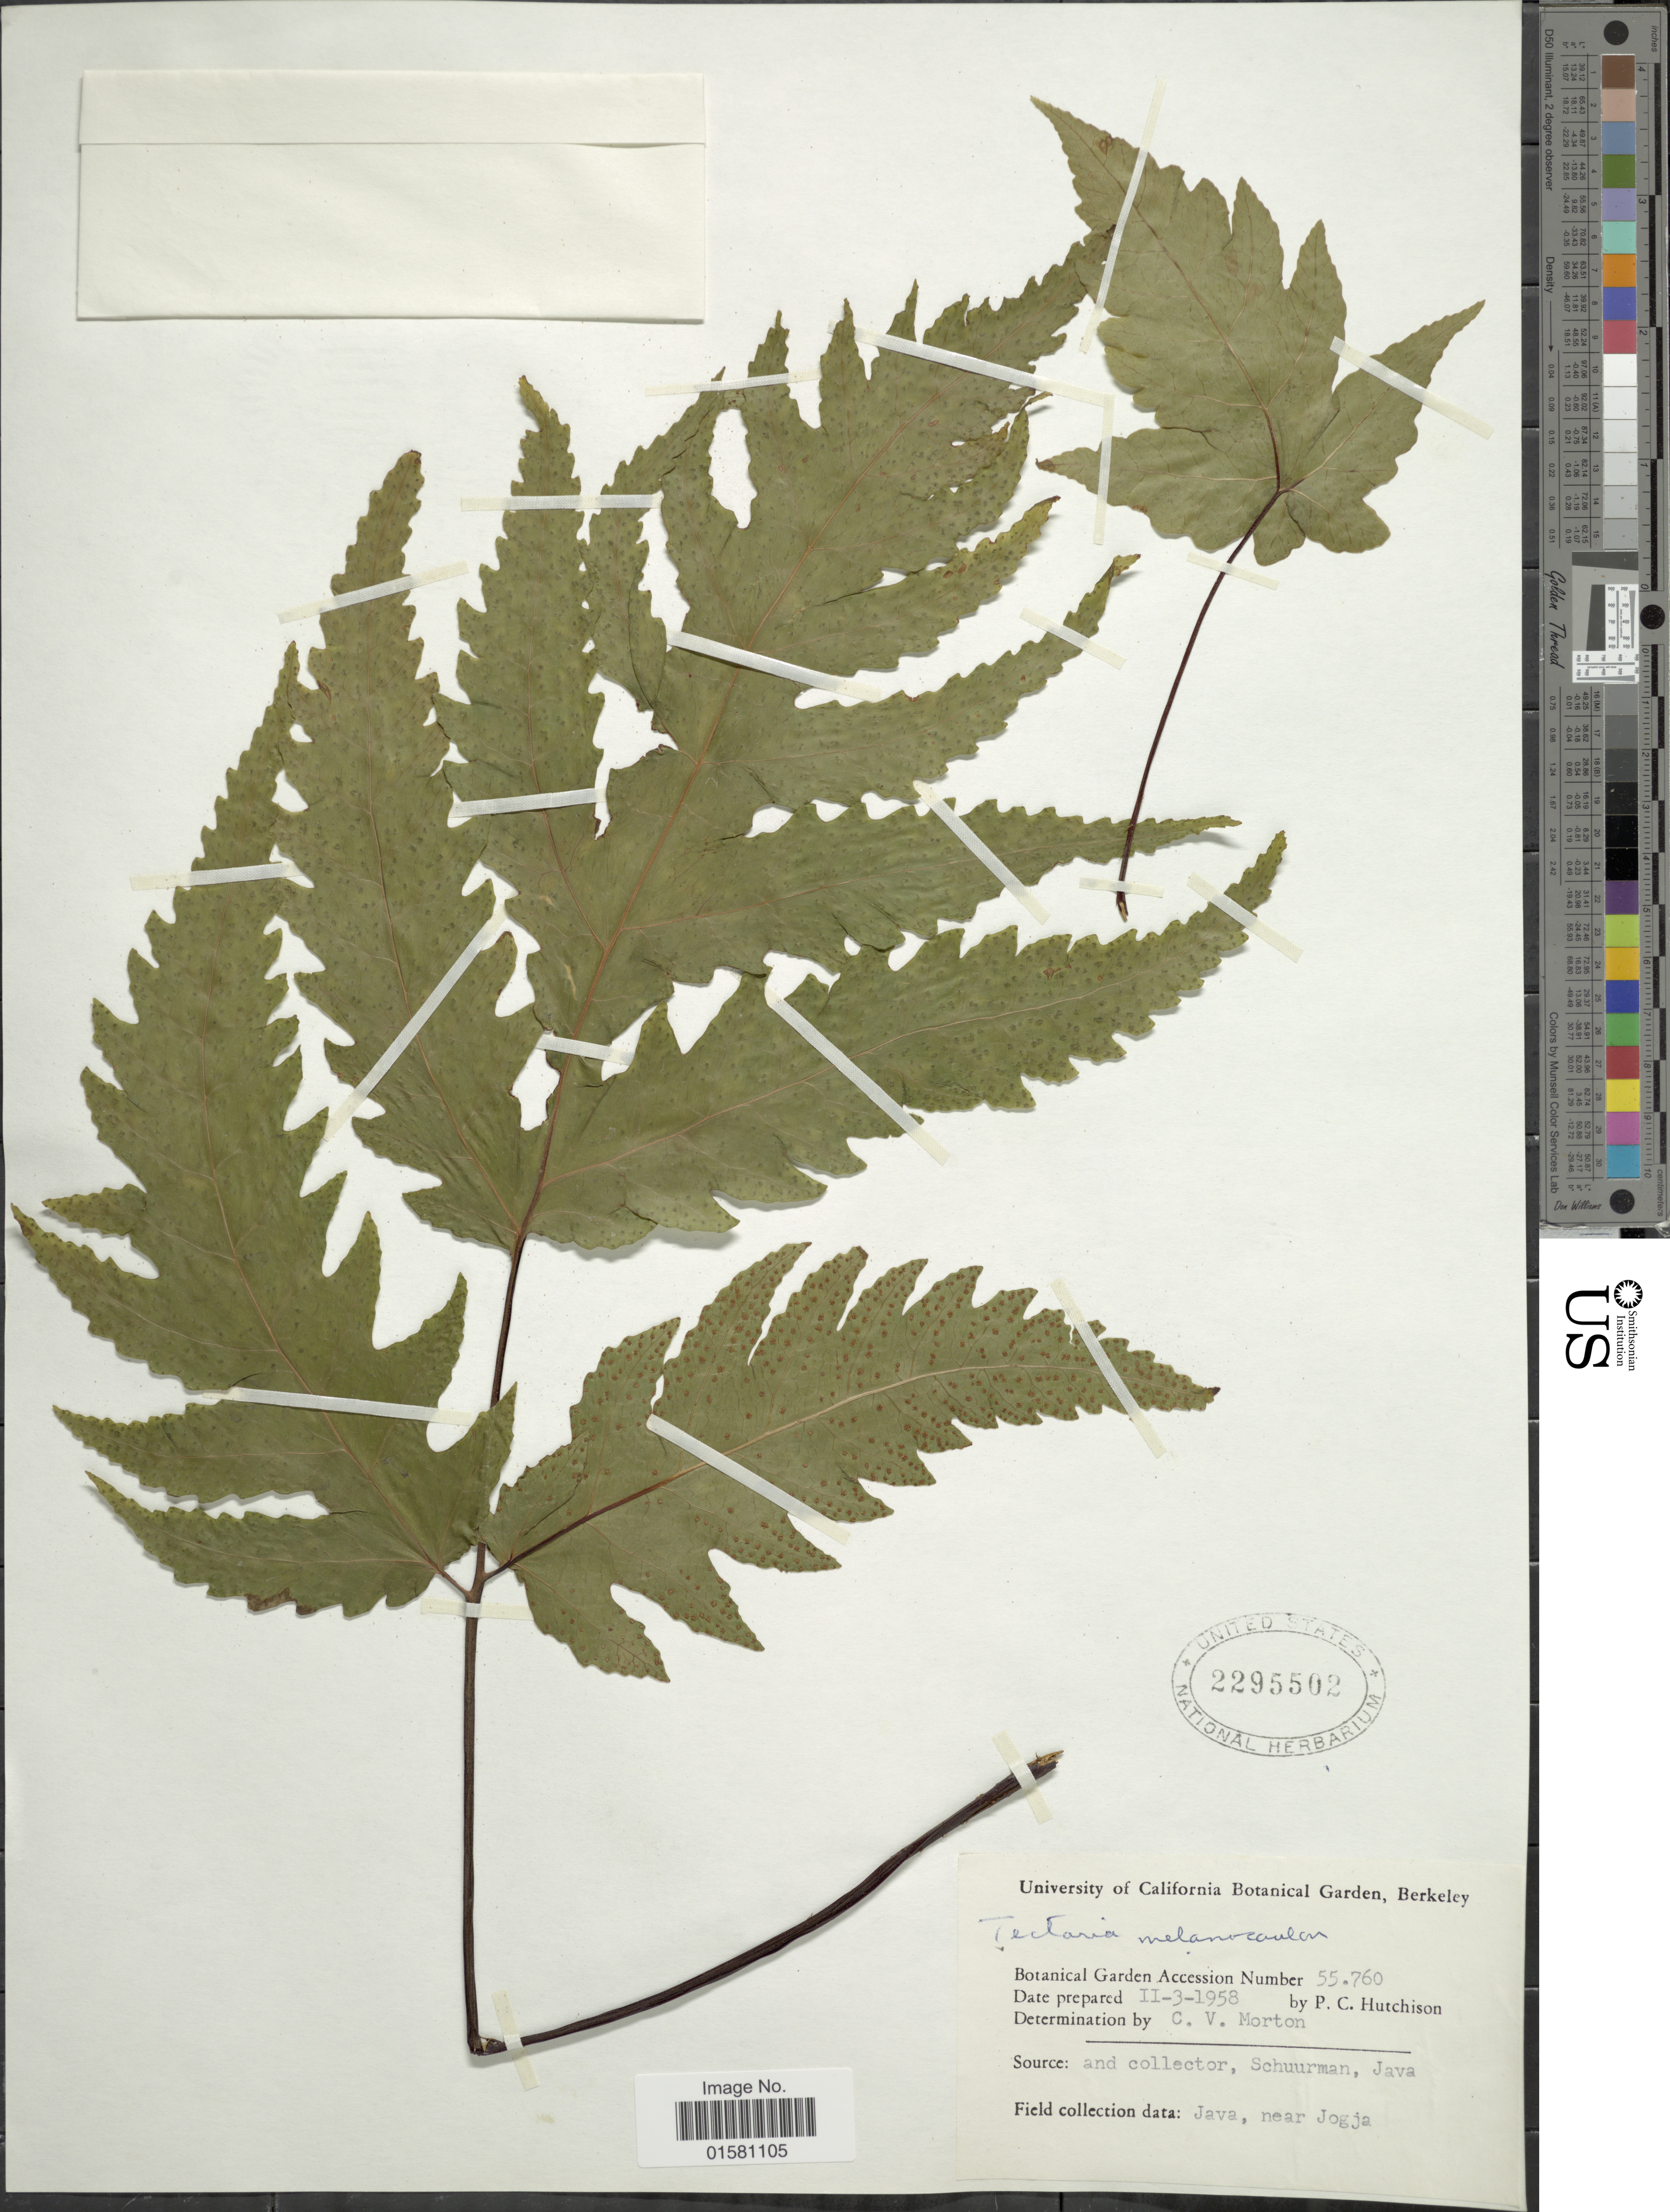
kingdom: Plantae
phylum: Tracheophyta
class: Polypodiopsida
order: Polypodiales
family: Tectariaceae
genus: Tectaria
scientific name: Tectaria melanocaulos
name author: (Bedd.) Copel.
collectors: J. Schuurman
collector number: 55760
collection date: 1958-02-03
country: Indonesia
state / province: Java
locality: Near Jogja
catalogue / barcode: US 2295502